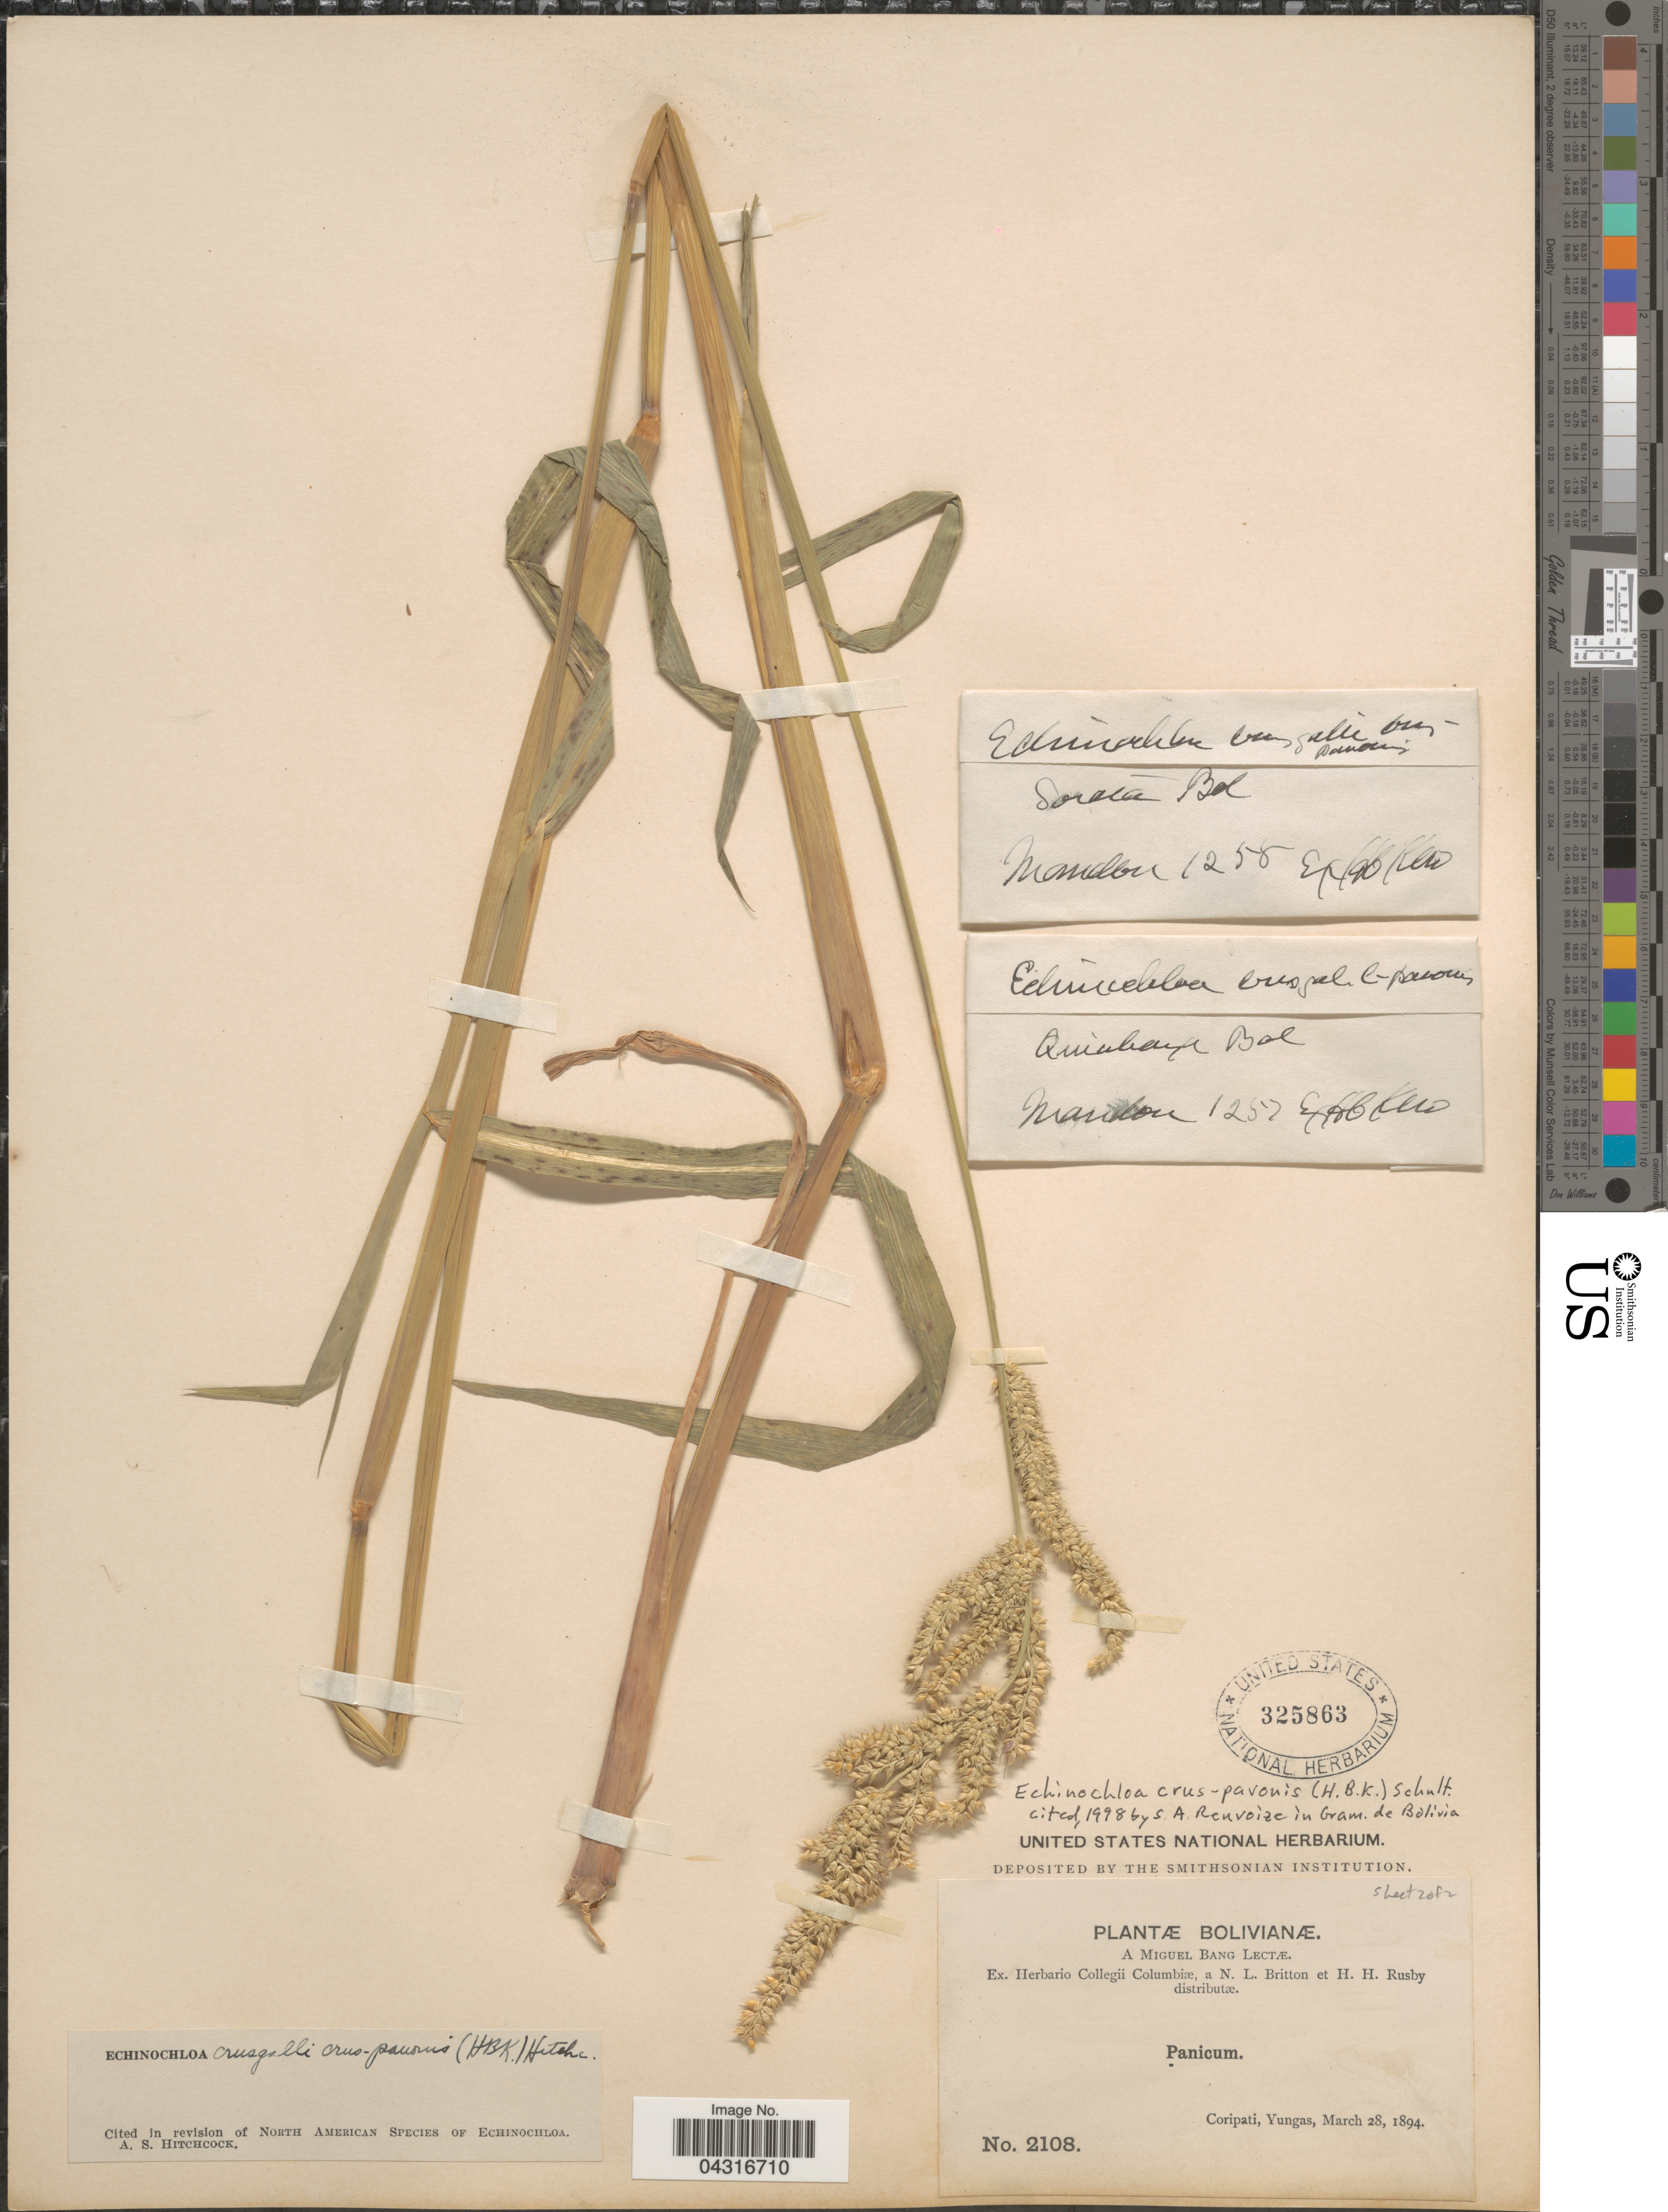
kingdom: Plantae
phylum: Tracheophyta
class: Liliopsida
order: Poales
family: Poaceae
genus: Echinochloa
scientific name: Echinochloa crus-pavonis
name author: (Kunth) Schult.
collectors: Mandon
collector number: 1258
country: Bolivia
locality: Sorata.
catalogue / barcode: US 325863-2